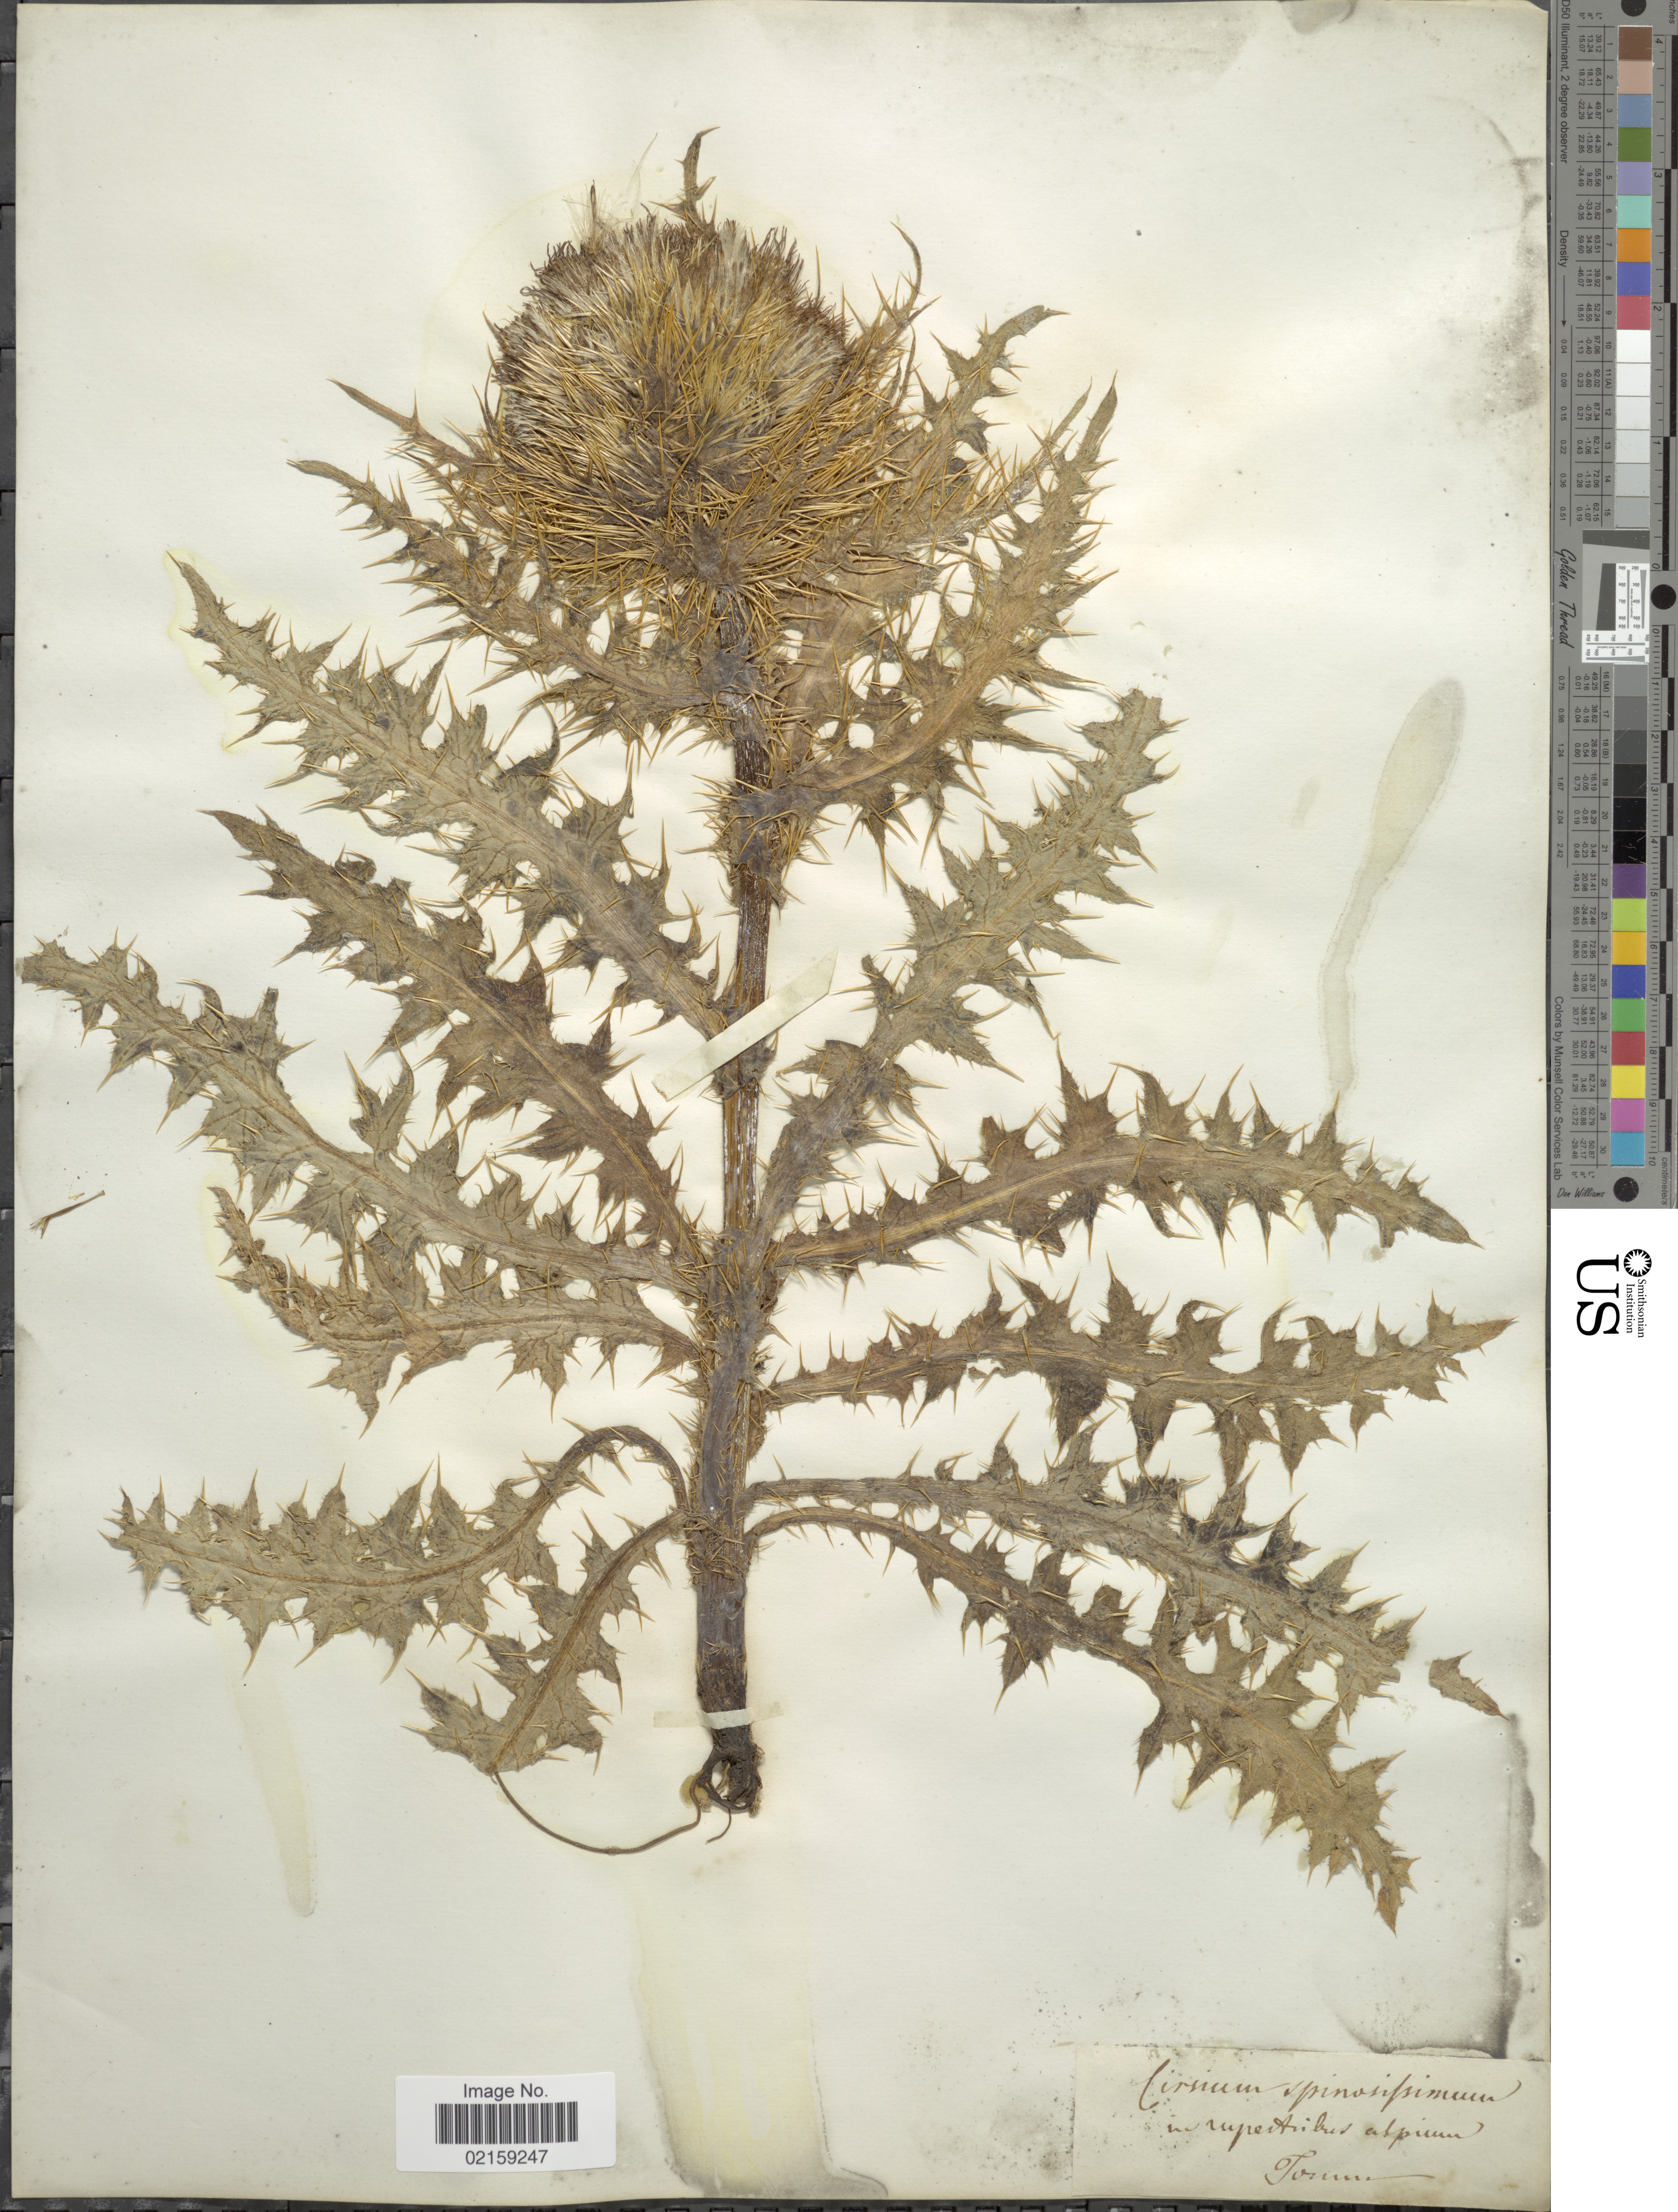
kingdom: Plantae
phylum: Tracheophyta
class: Magnoliopsida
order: Asterales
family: Asteraceae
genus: Cirsium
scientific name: Cirsium spinosissimum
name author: (L.) Scop.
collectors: -. Tourn